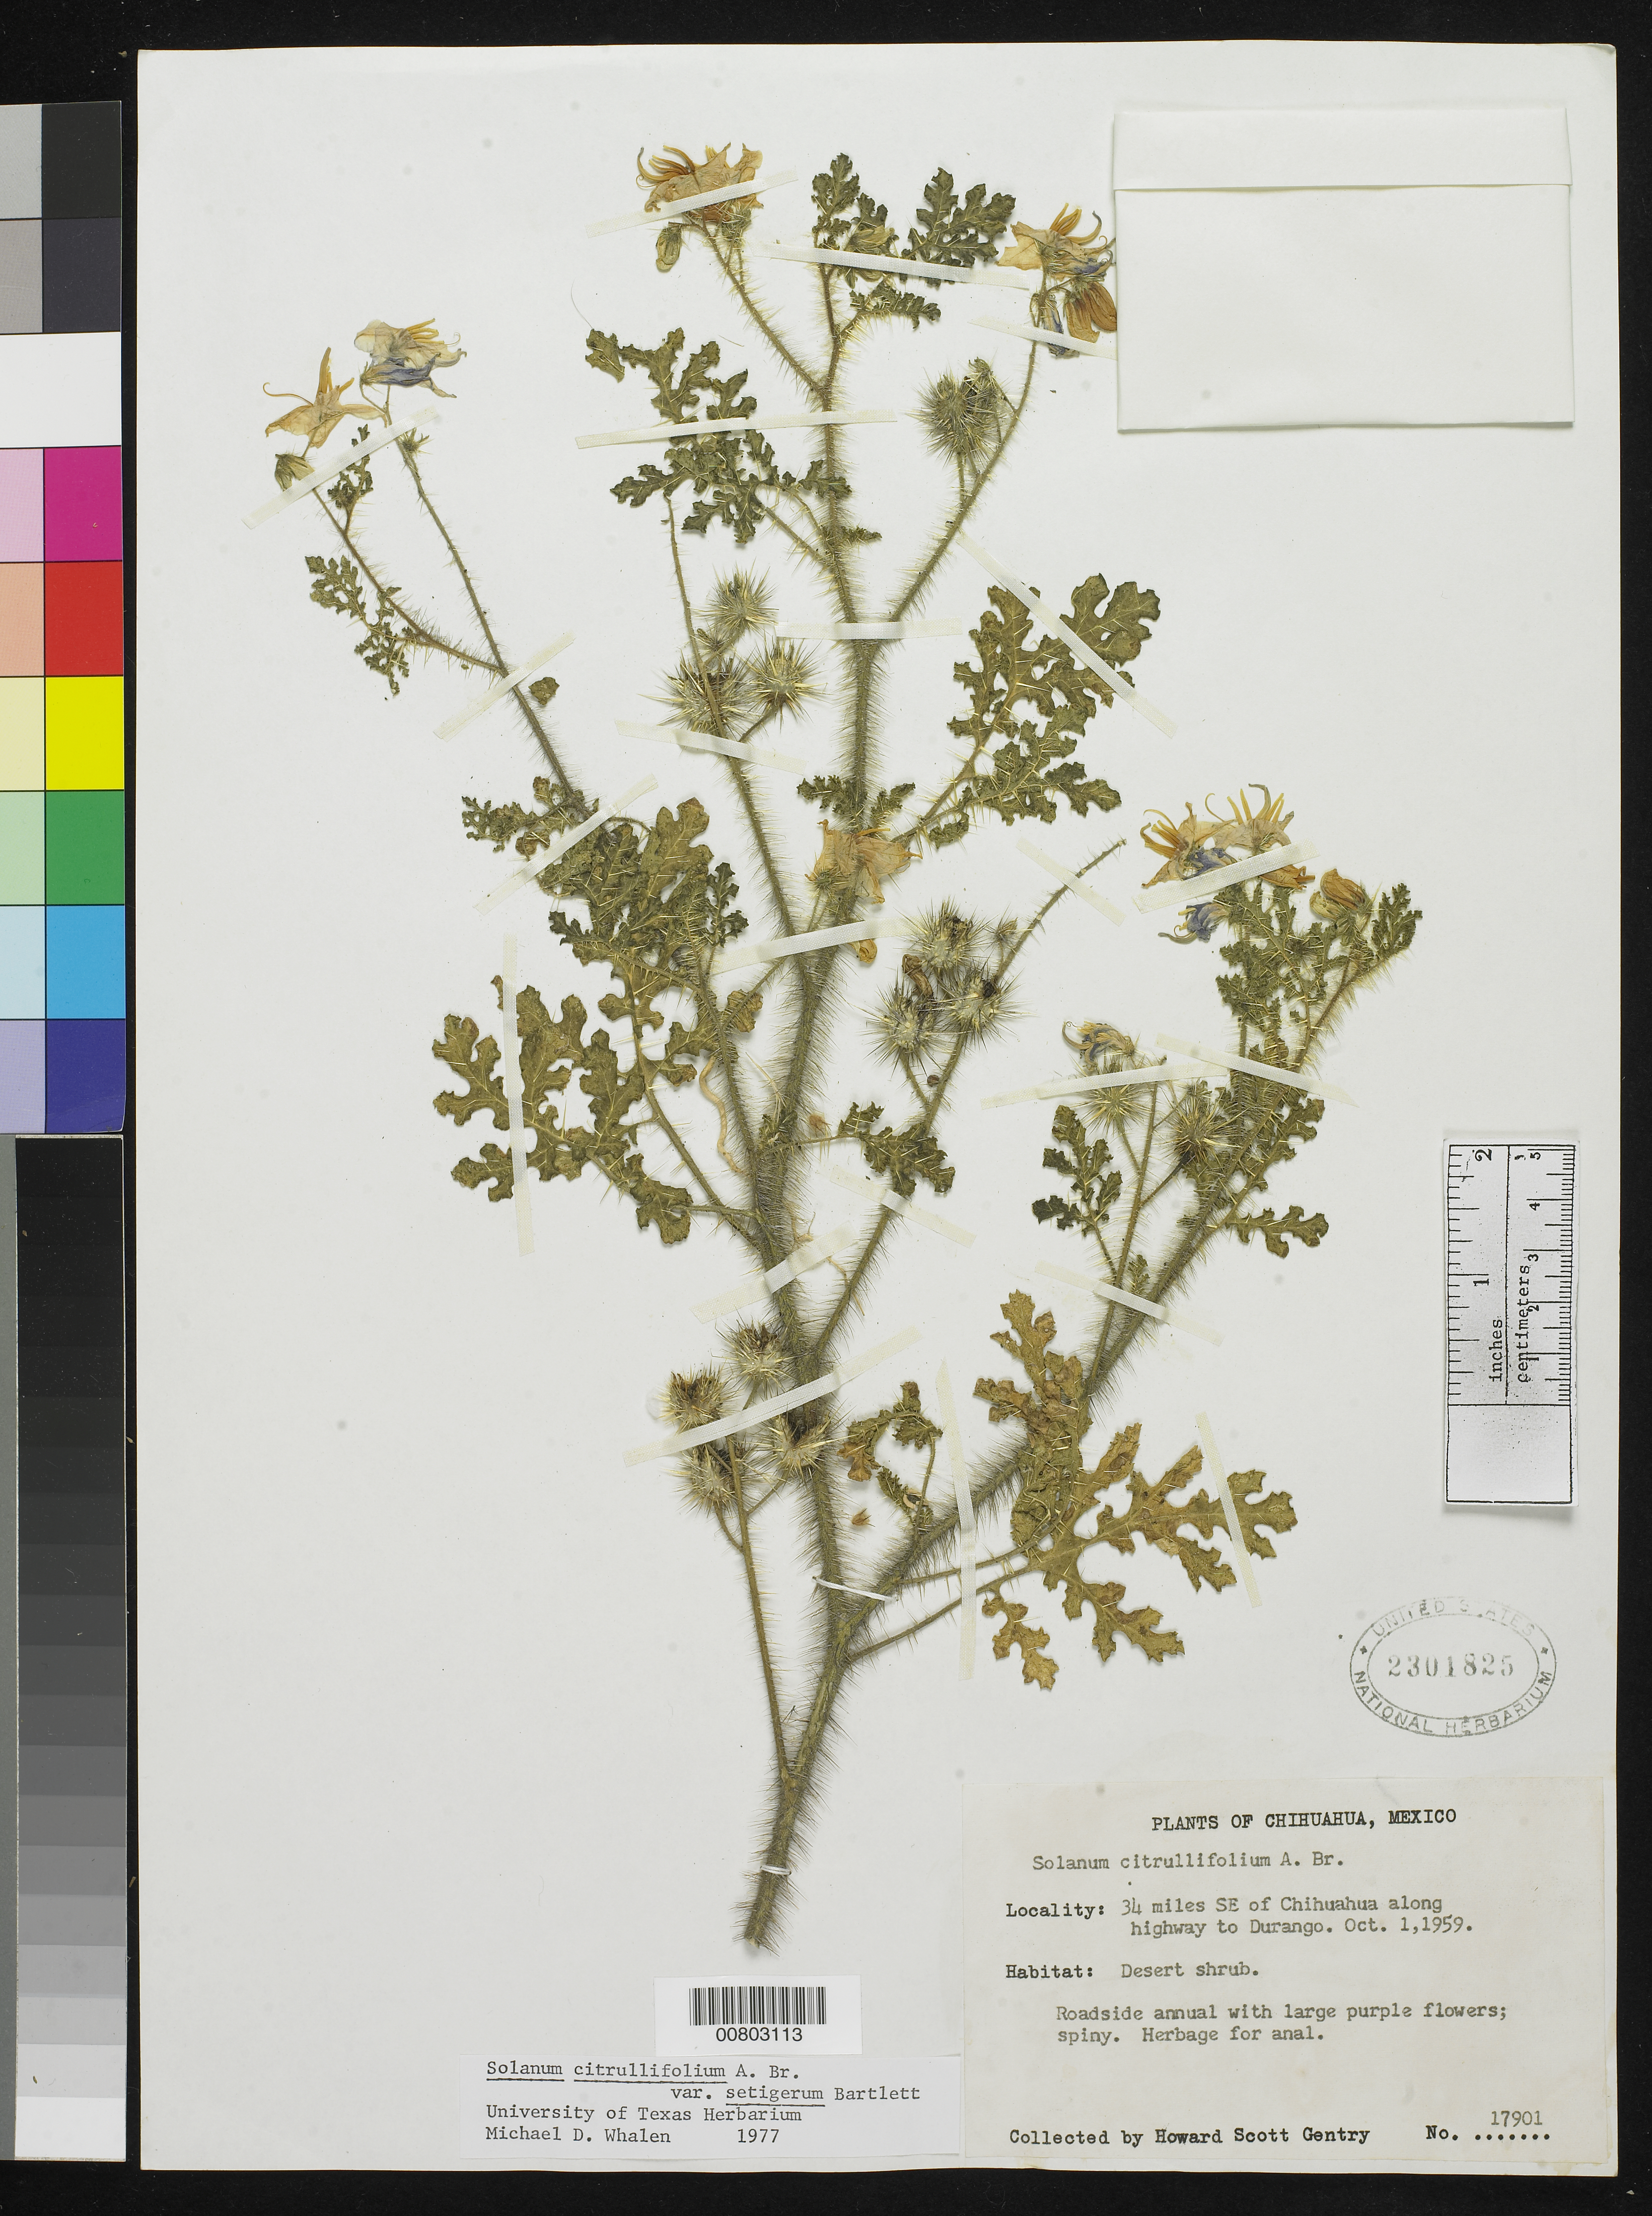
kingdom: Plantae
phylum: Tracheophyta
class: Magnoliopsida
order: Solanales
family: Solanaceae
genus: Solanum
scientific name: Solanum citrullifolium var. setigerum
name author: A. Braun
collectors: H. S. Gentry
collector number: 17901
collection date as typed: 01 Oct 1959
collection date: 1959-10-01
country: Mexico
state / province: Chihuahua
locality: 34 miles SE of Chihuahua along highway to Durango.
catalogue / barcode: US 2301825